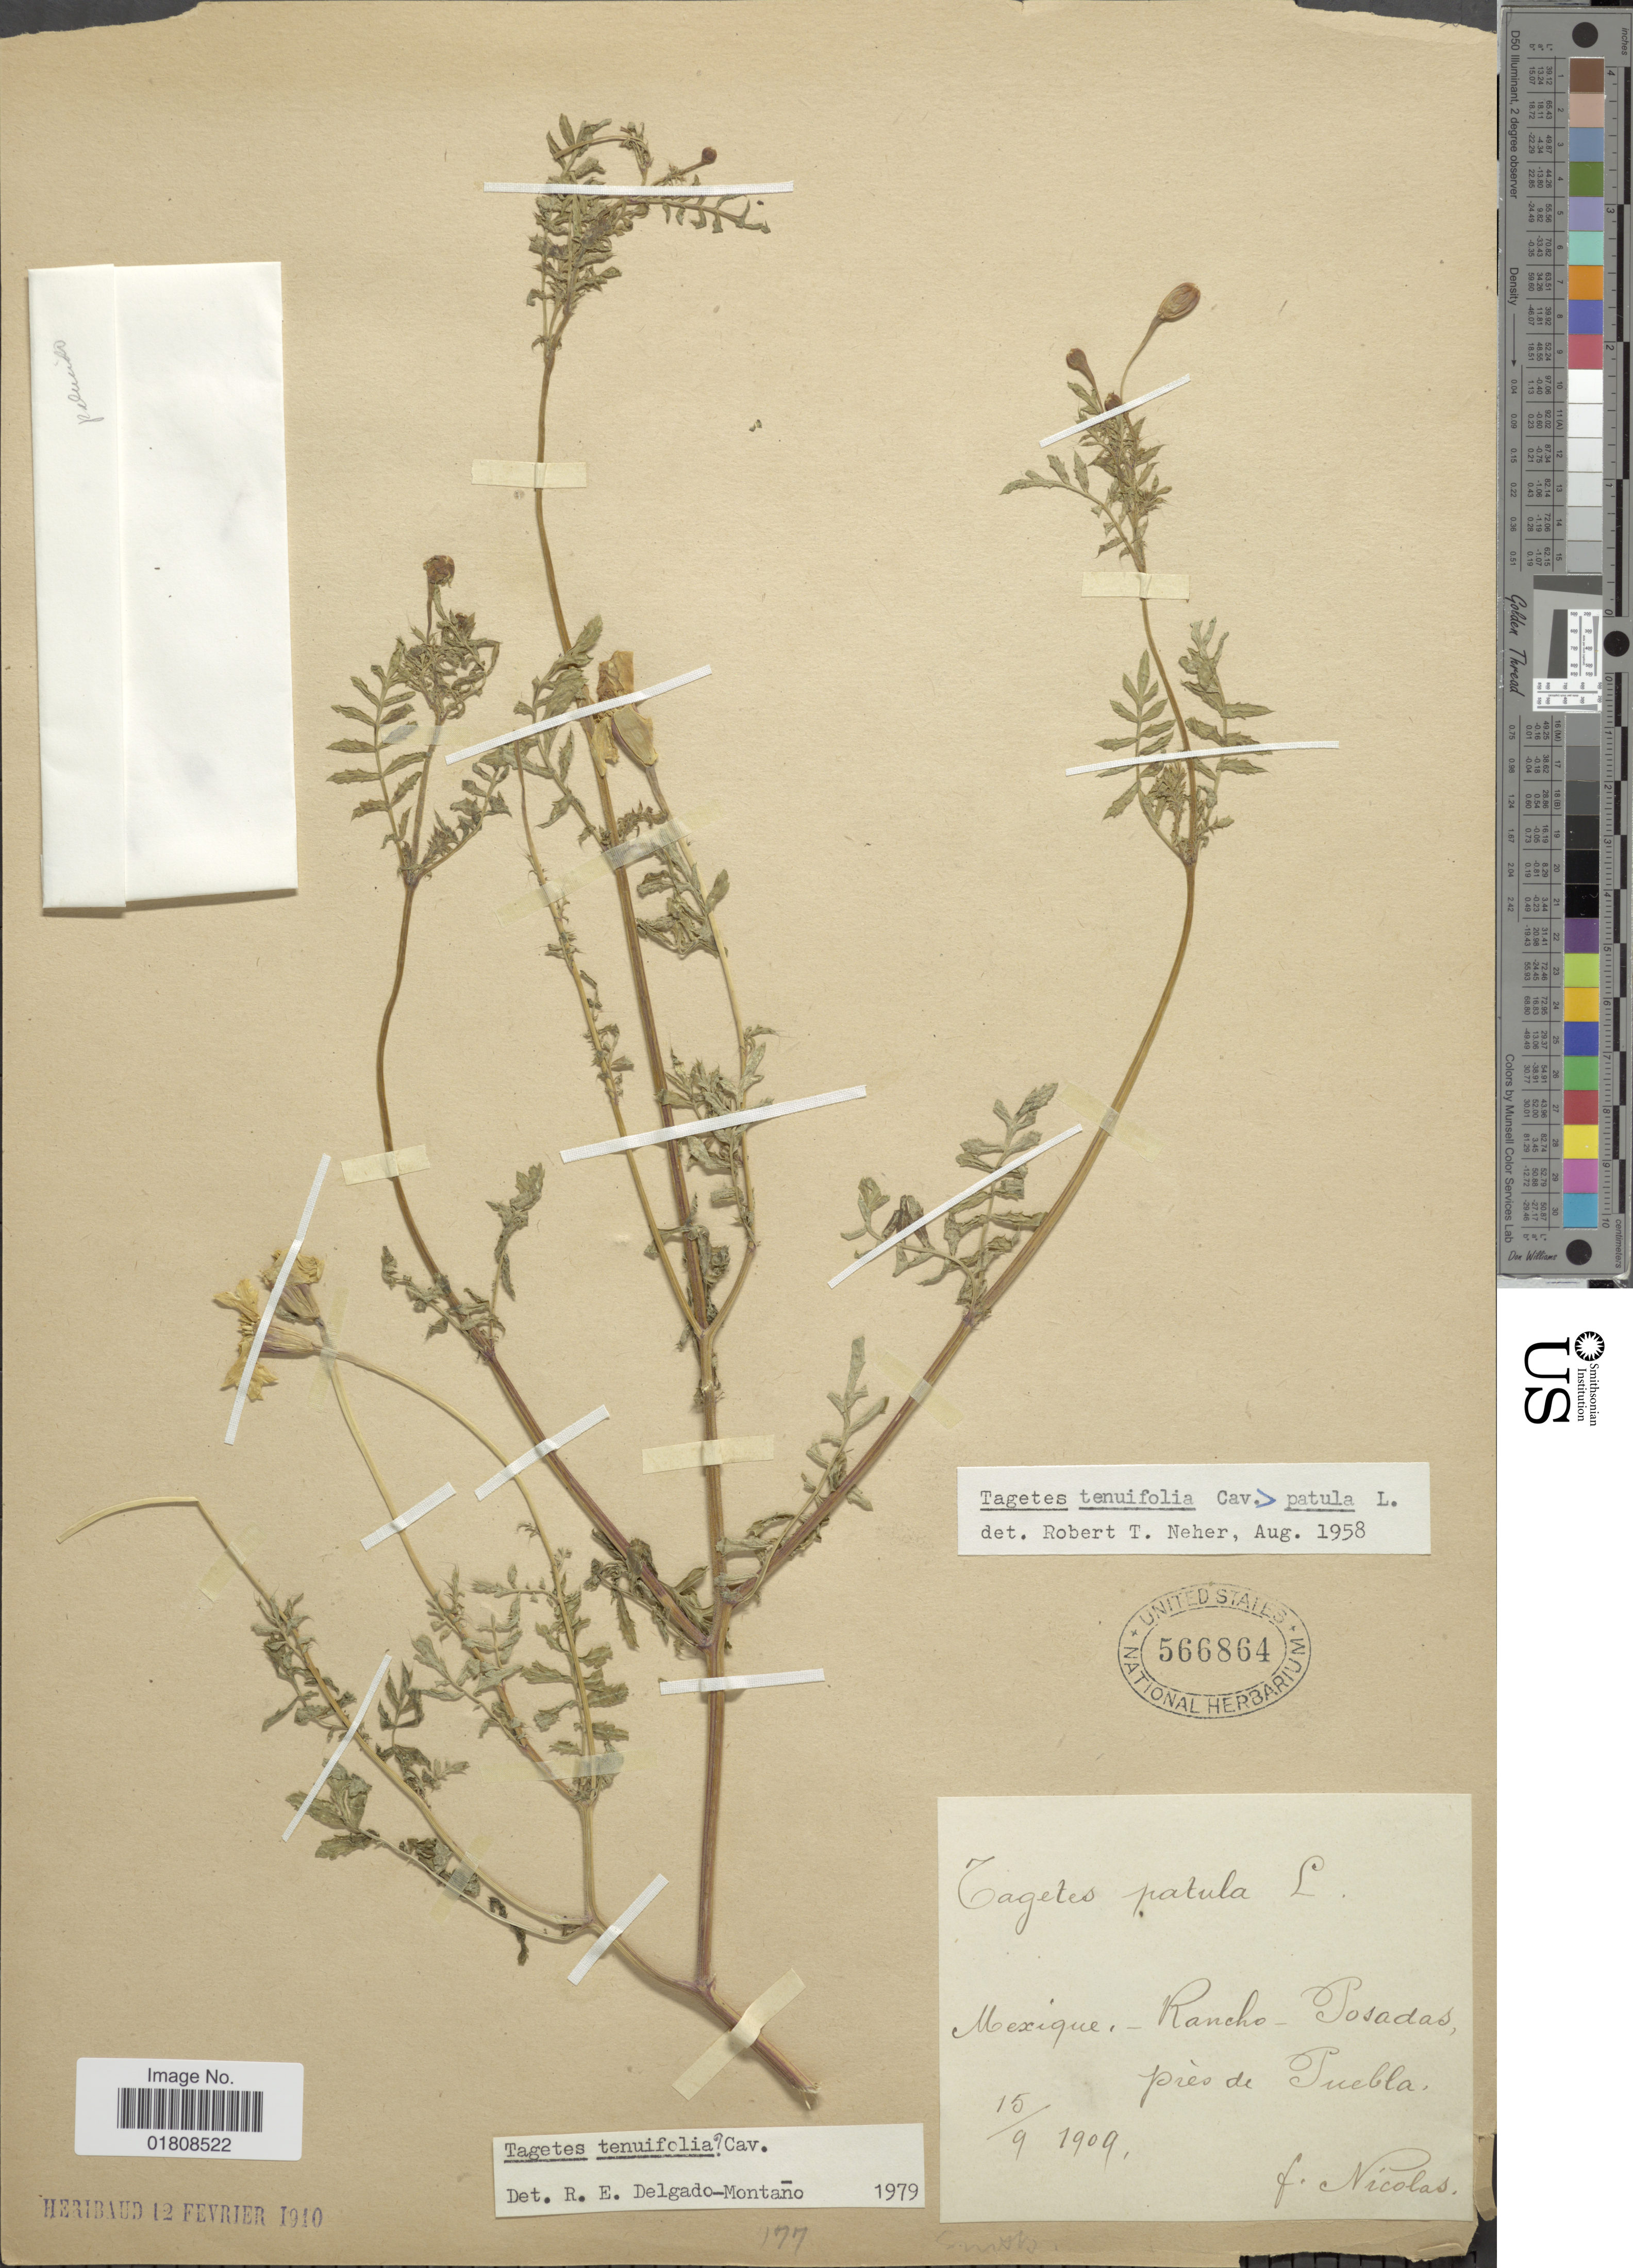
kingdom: Plantae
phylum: Tracheophyta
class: Magnoliopsida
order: Asterales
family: Asteraceae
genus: Tagetes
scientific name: Tagetes tenuifolia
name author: Cav.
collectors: F. Nicolas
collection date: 1909-09-15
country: Mexico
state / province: Puebla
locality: Rancho Posadas, pres de Puebla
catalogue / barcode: US 566864